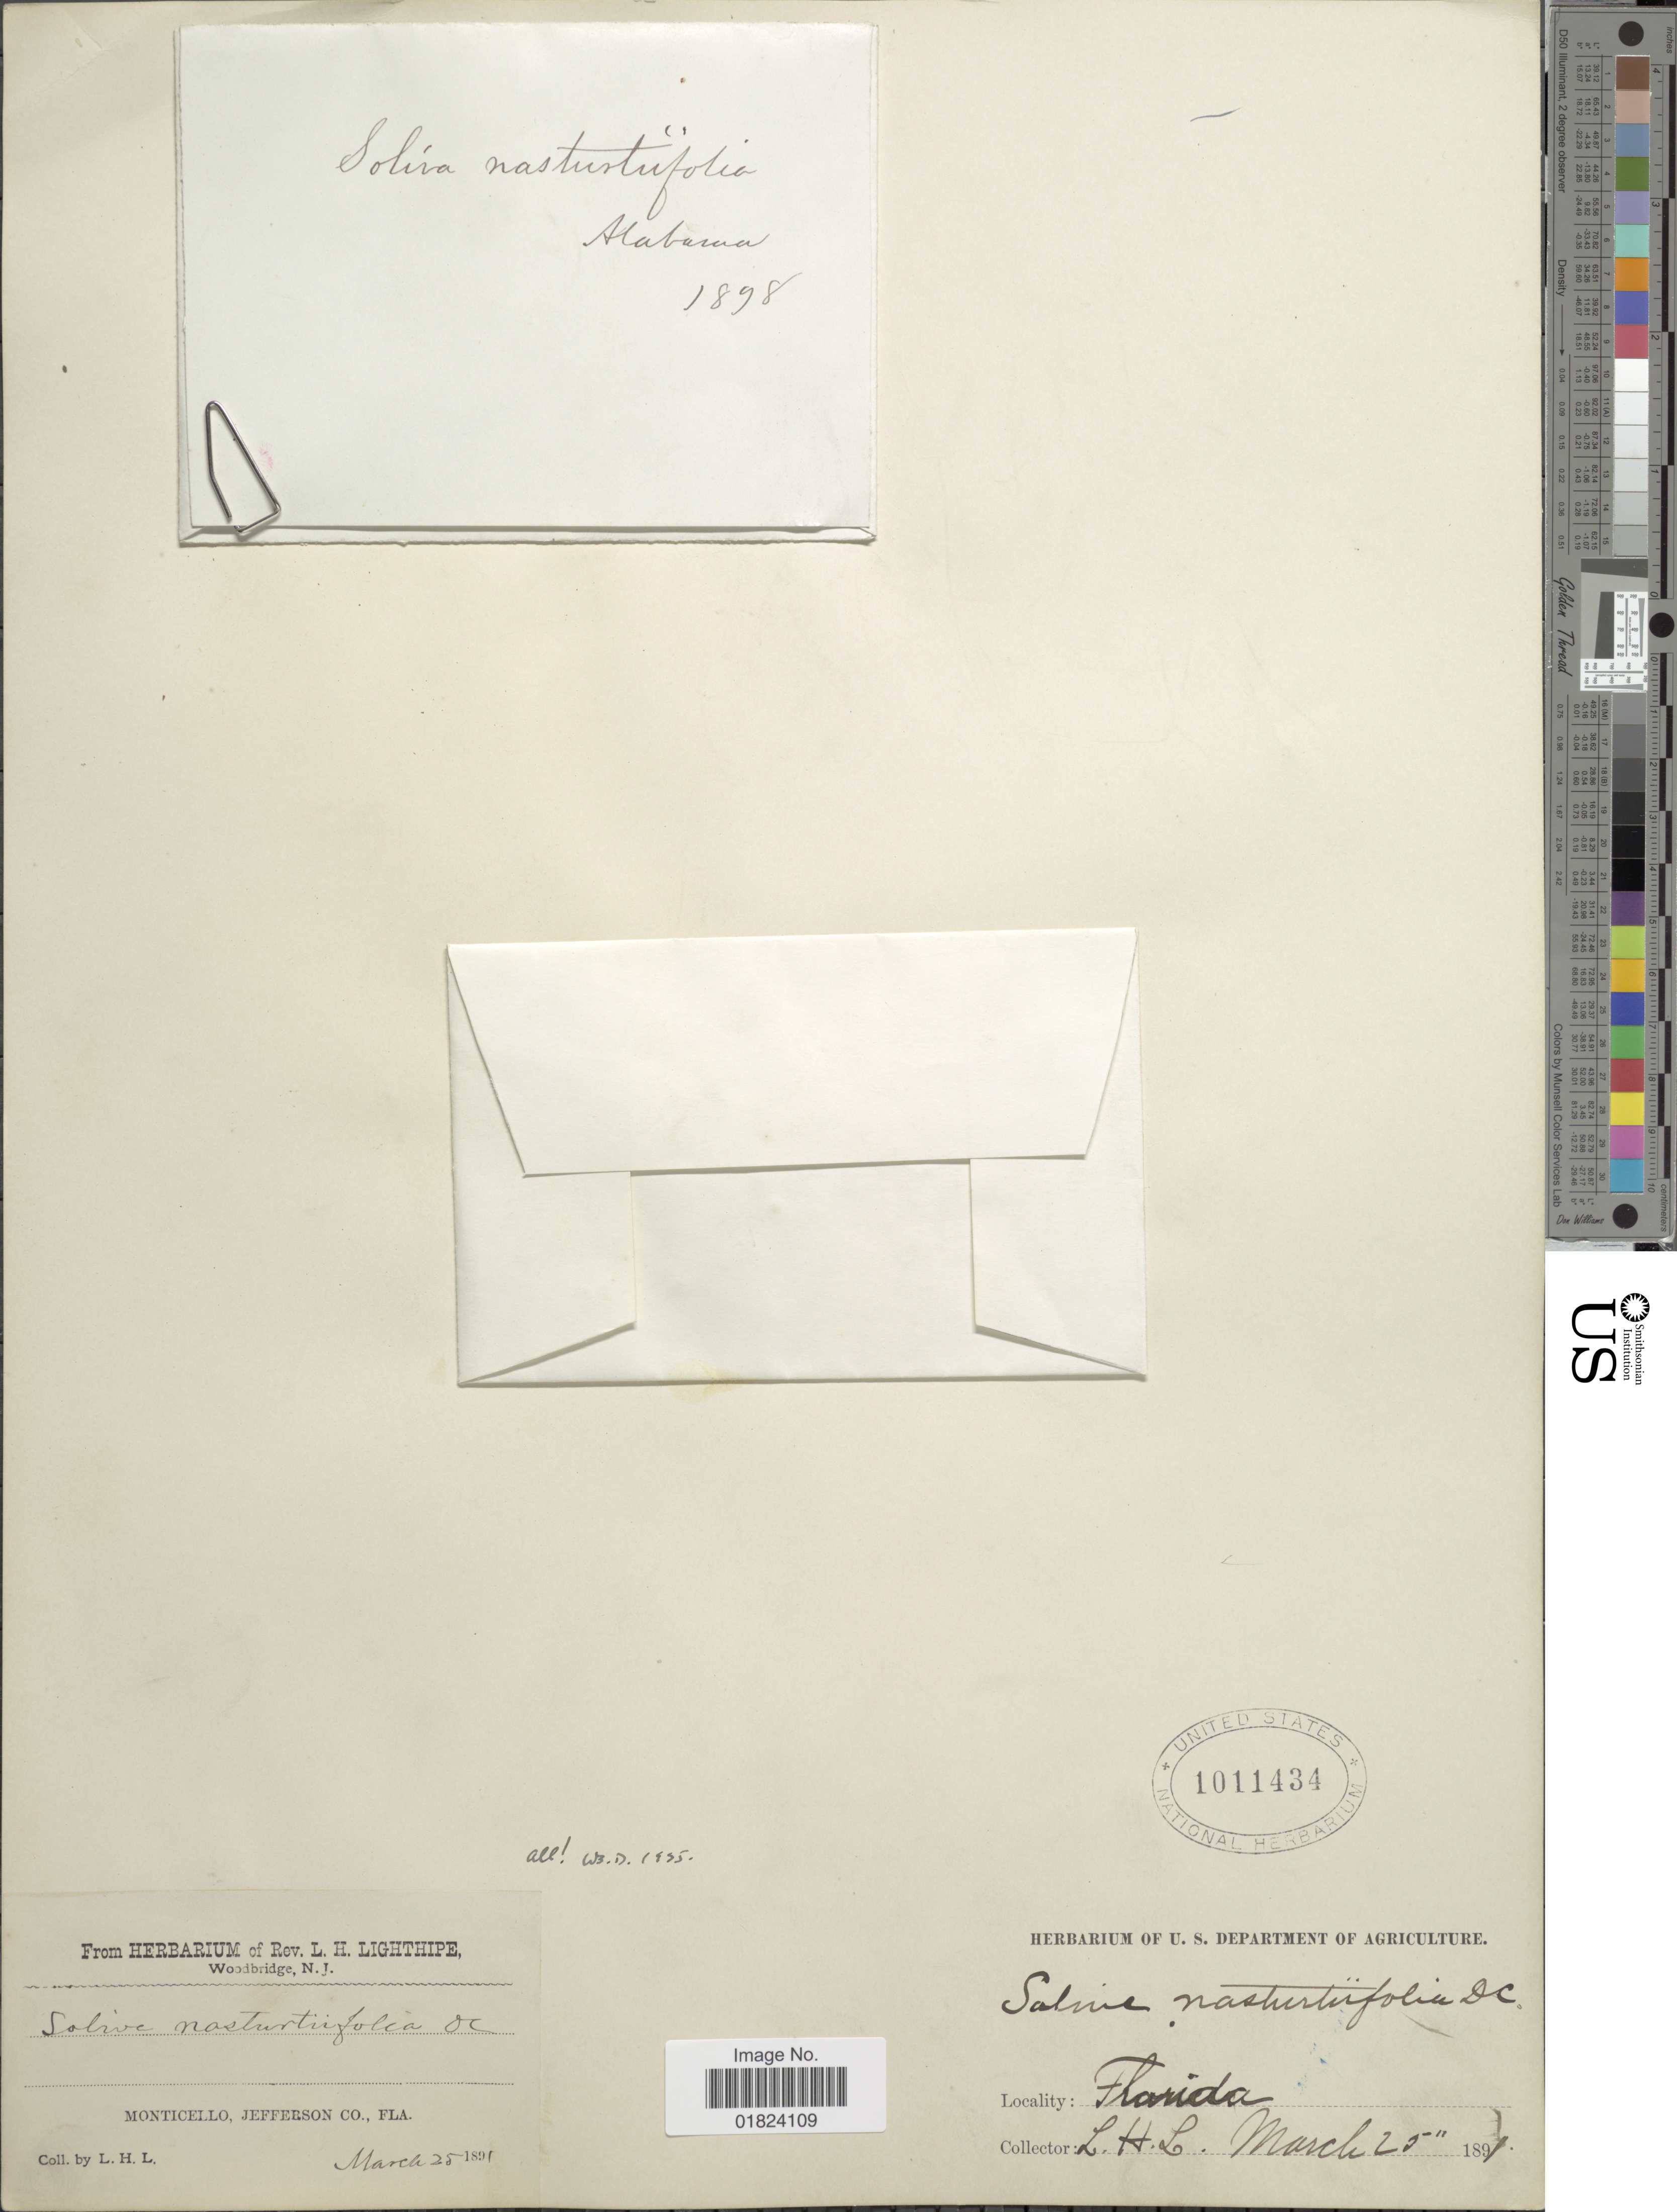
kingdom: Plantae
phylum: Tracheophyta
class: Magnoliopsida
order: Asterales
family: Asteraceae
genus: Soliva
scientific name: Soliva nasturtiifolia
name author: (Juss.) DC.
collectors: L. H. Lighthipe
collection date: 1891-03-25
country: United States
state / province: Florida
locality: Monticello, Jefferson Co.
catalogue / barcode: US 1011434